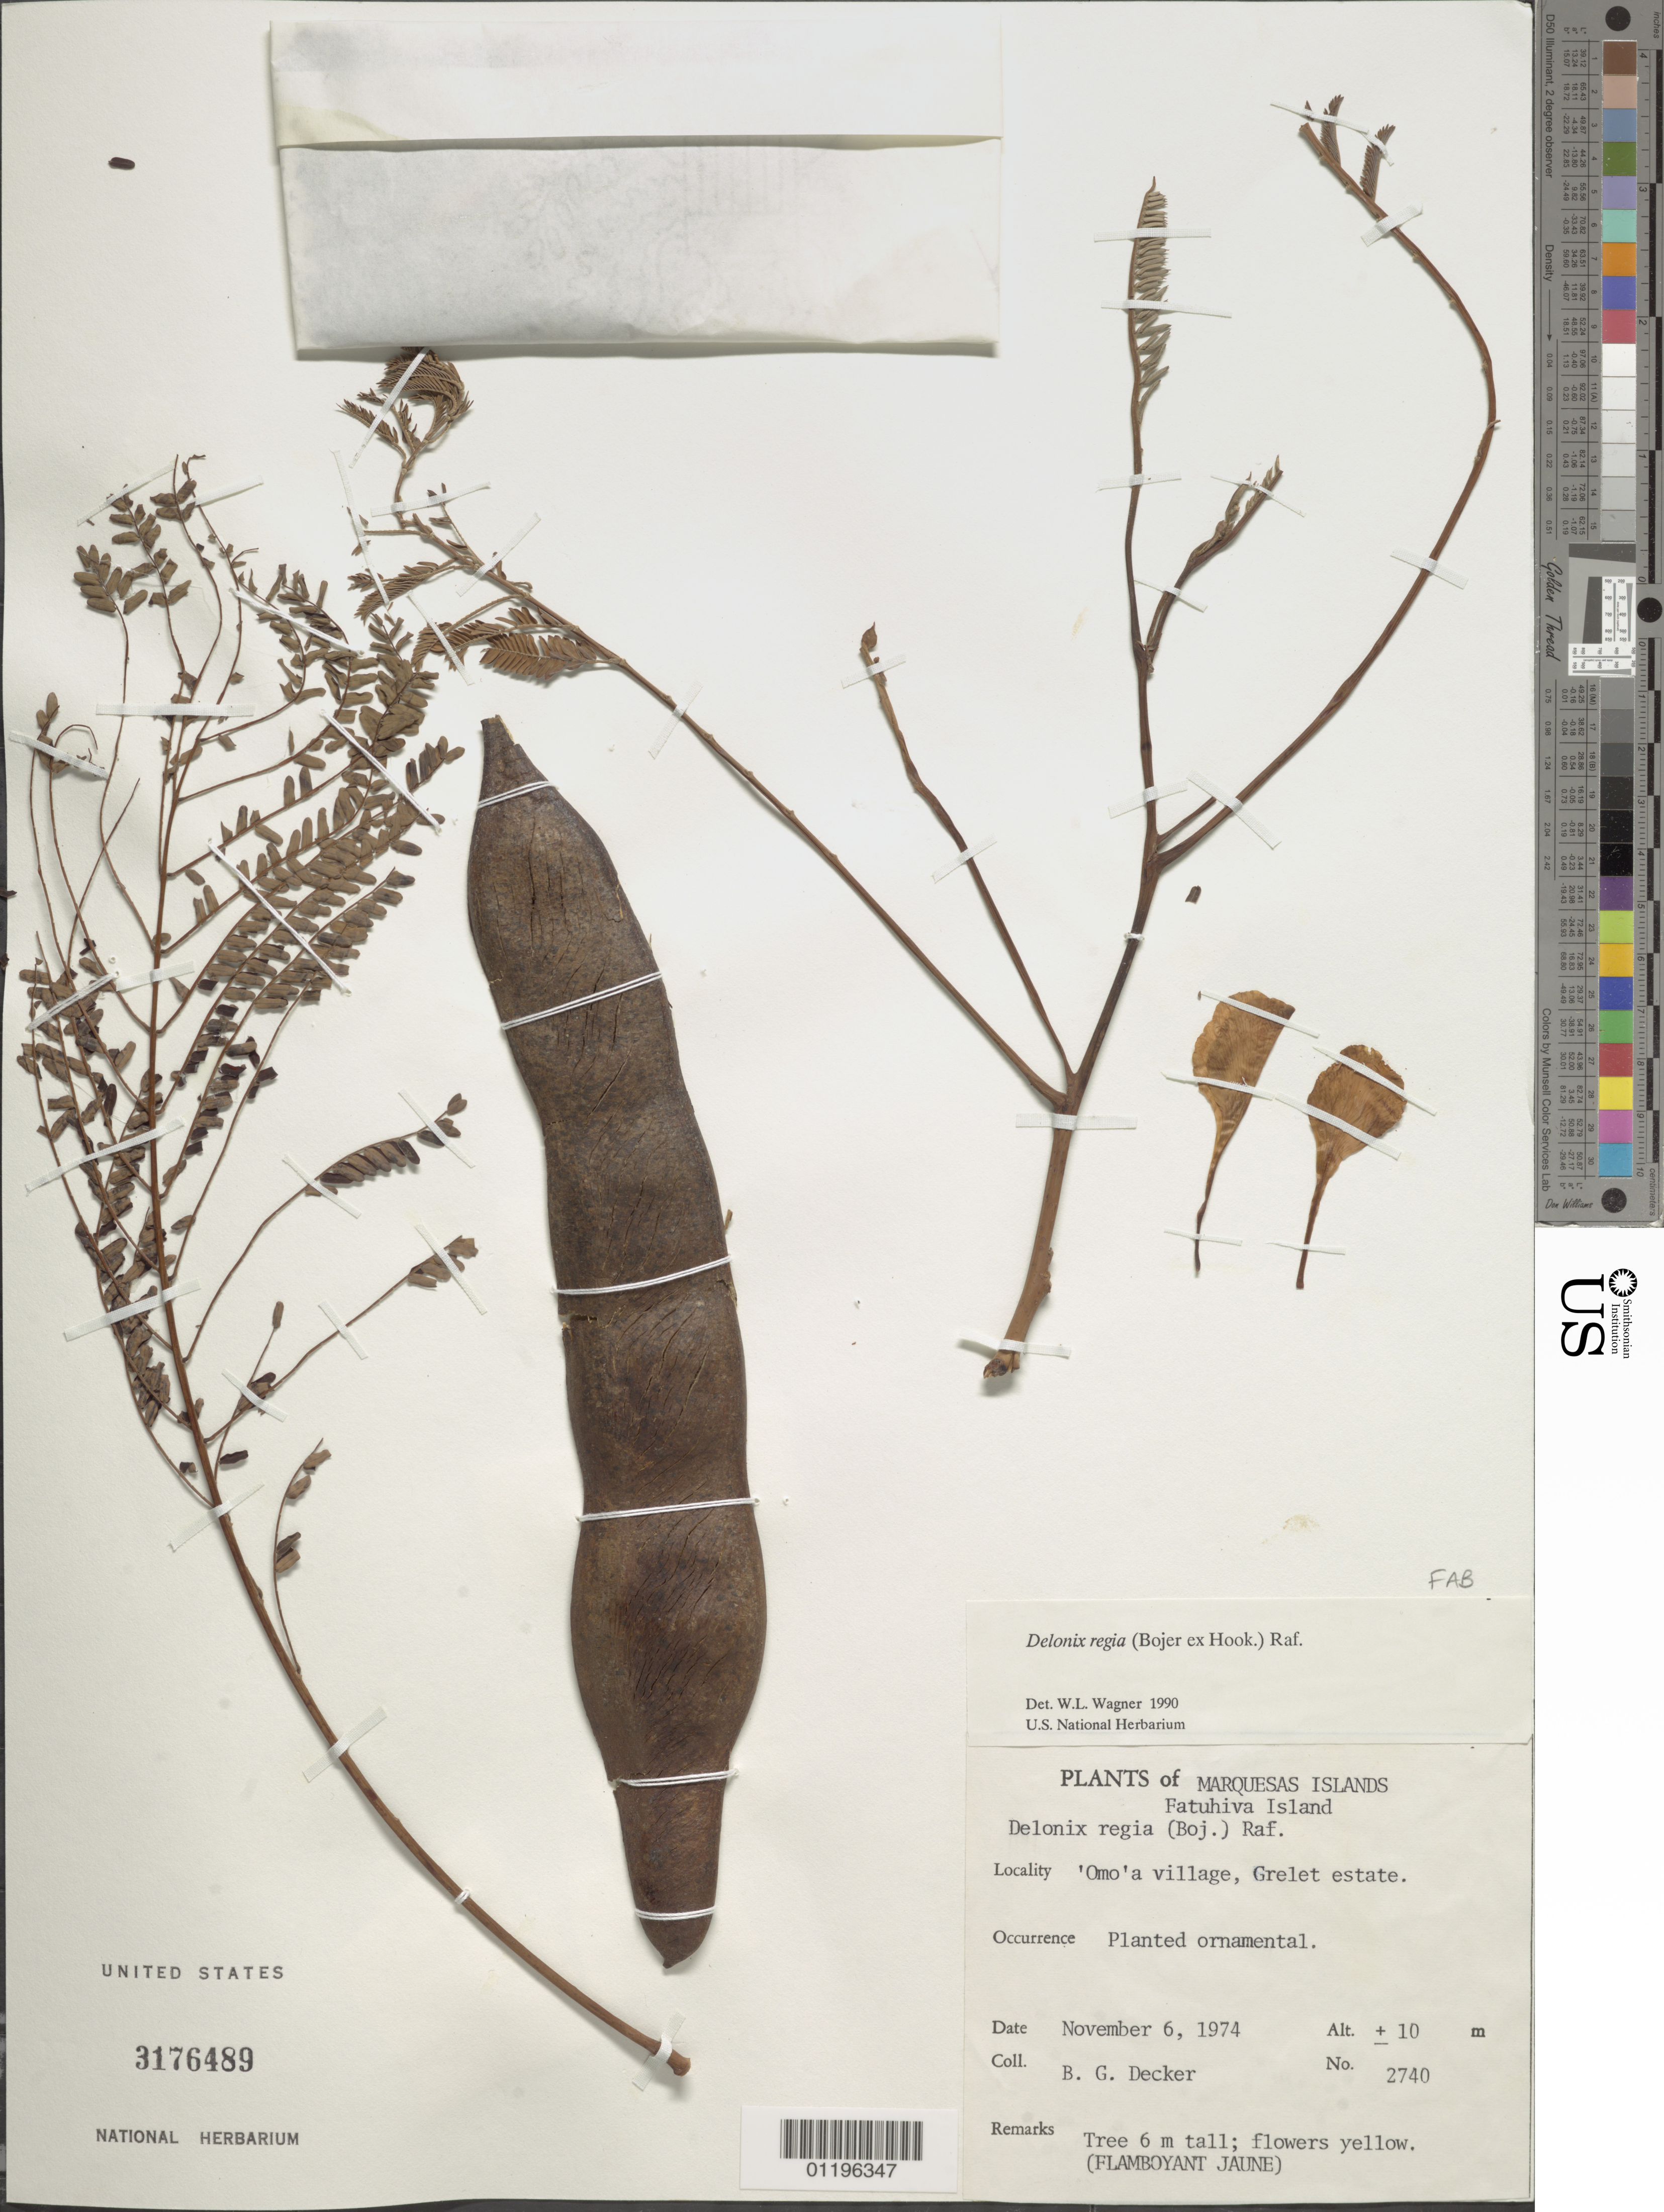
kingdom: Plantae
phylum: Tracheophyta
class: Magnoliopsida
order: Fabales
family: Fabaceae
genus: Delonix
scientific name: Delonix regia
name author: (Bojer ex Hook.) Raf.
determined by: Wagner, W. L., (BOT), Smithsonian Institution - National Museum of Natural History (UNITED STATES)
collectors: B. G. Decker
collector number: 2740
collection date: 1974-11-06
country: French Polynesia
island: Fatu Hiva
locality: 'Omo'a village, Grelet estate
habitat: Planted ornamental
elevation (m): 10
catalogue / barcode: US 3176489